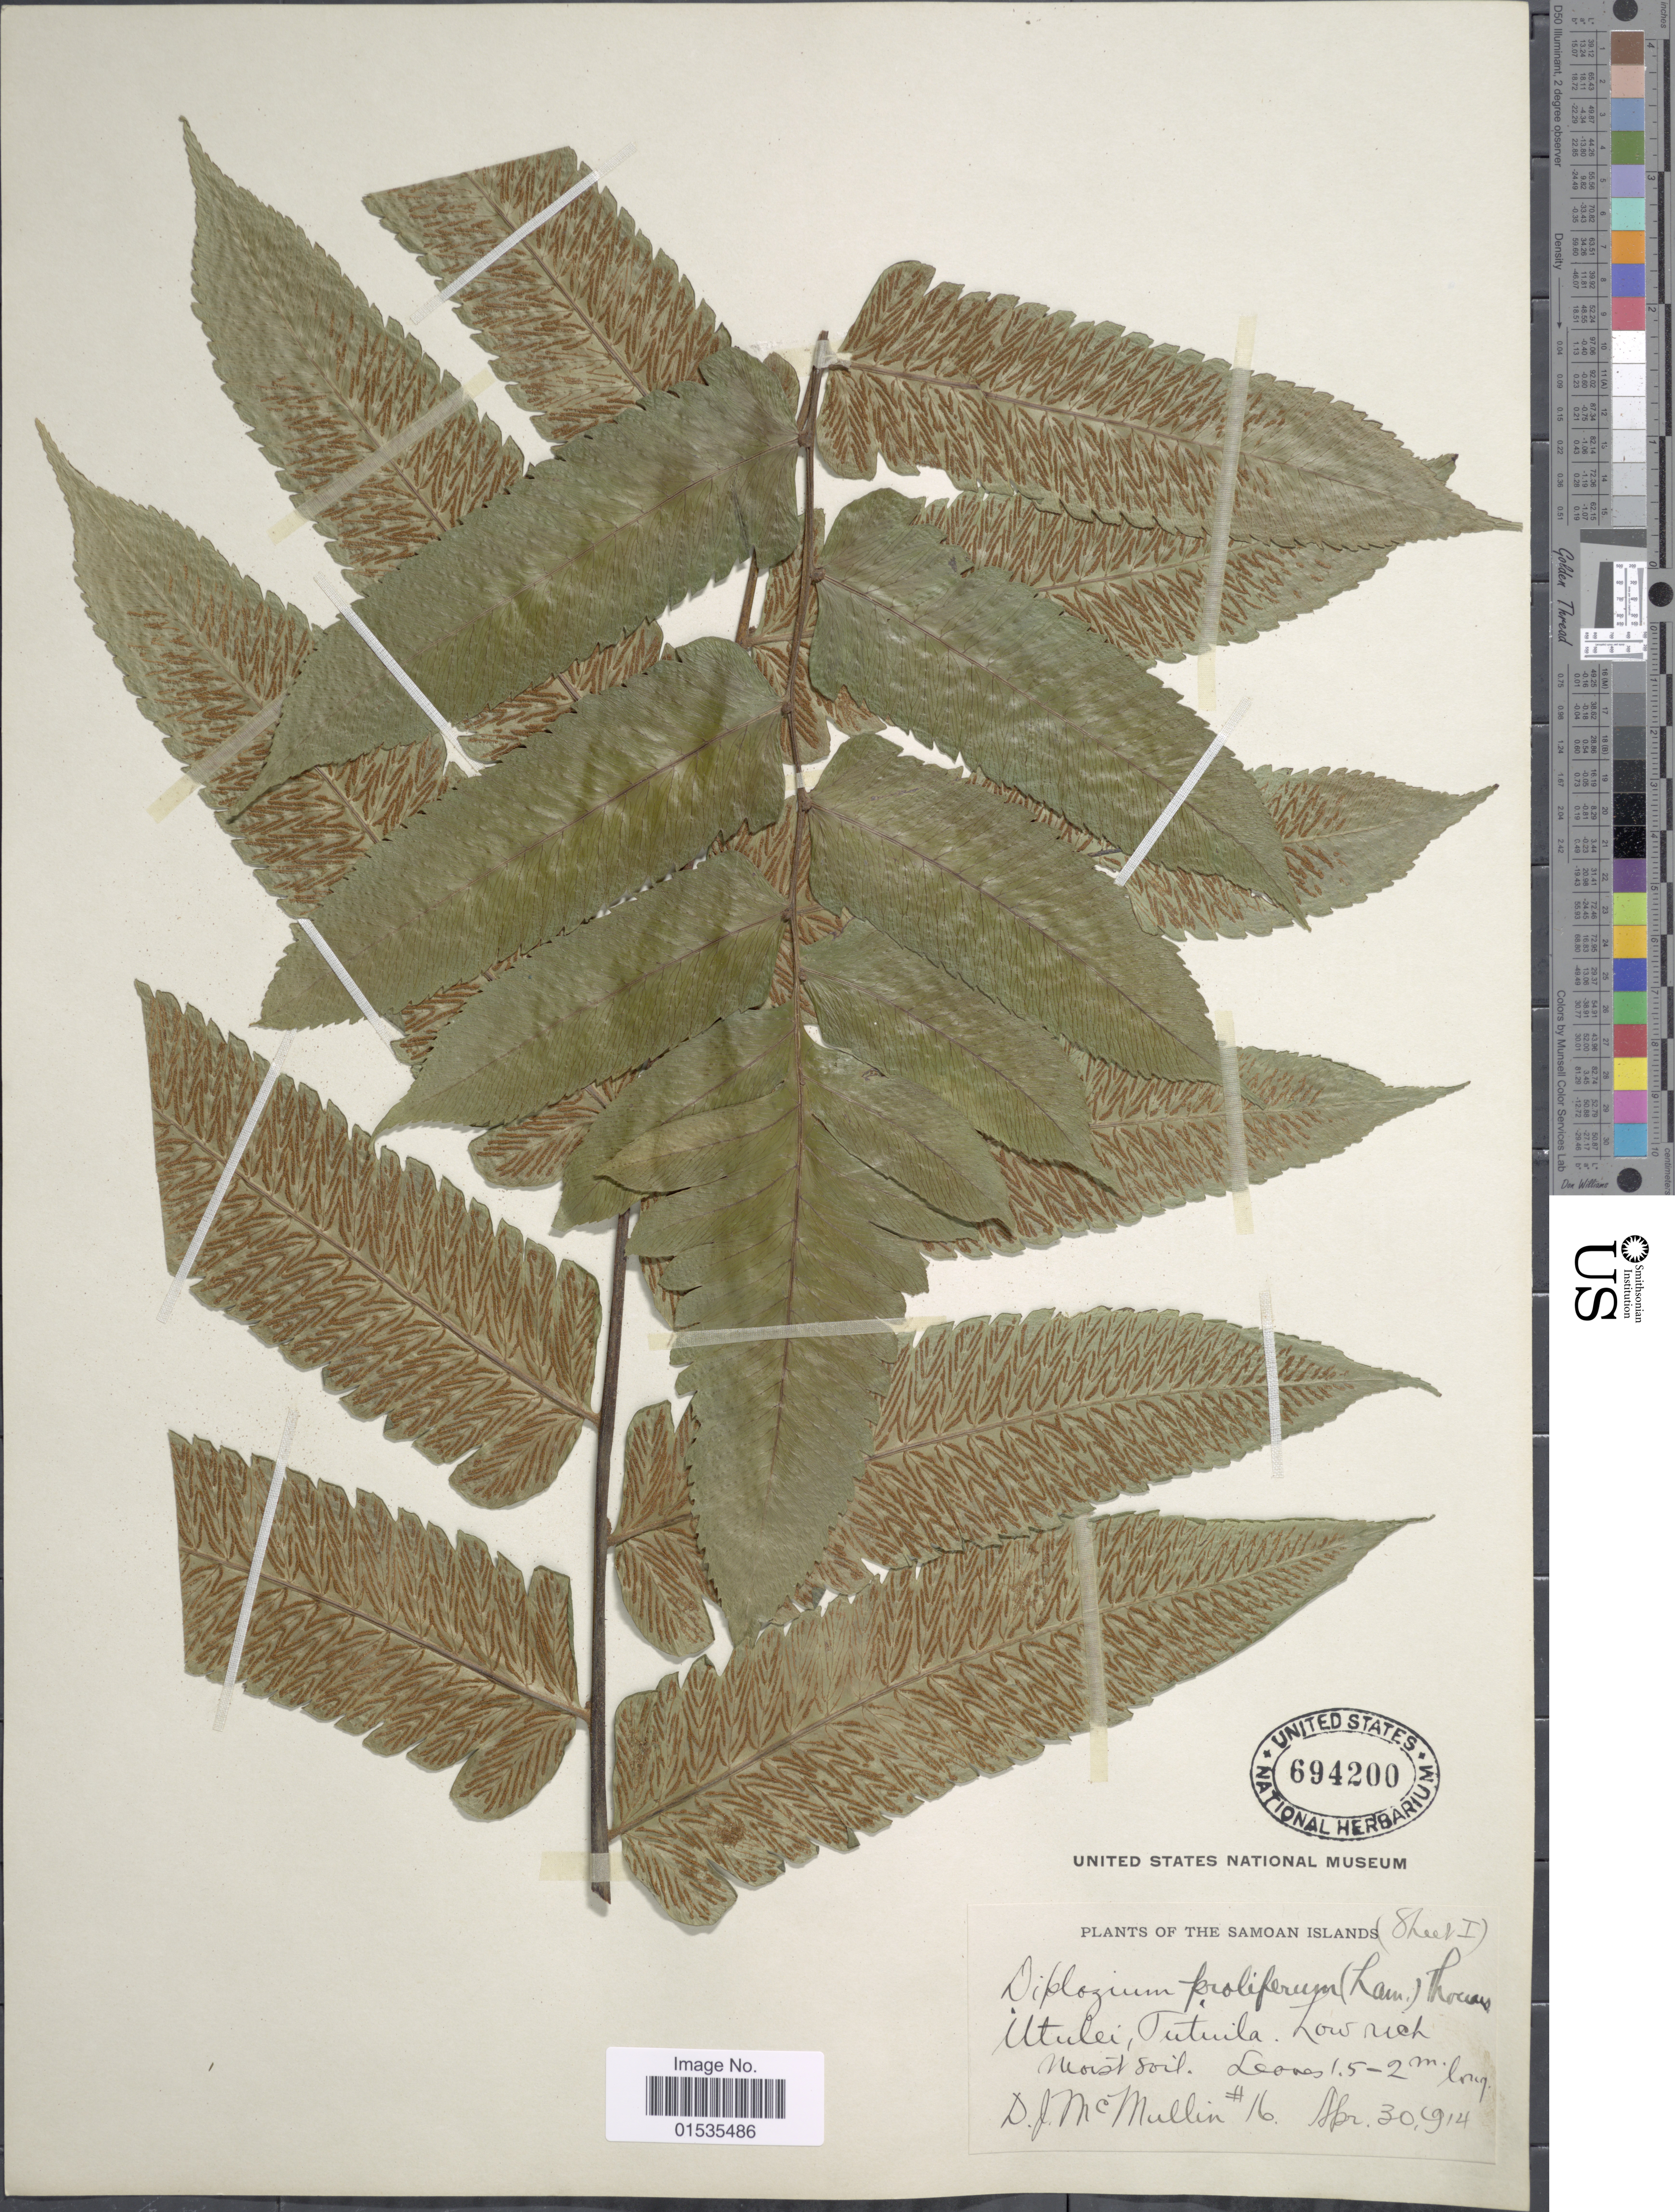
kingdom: Plantae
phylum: Tracheophyta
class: Polypodiopsida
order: Polypodiales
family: Athyriaceae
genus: Diplazium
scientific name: Diplazium proliferum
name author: (Lam.) Thouars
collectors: D. McMullin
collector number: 16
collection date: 1914-04-30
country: American Samoa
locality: Utulei, Tutuila, Low rich moist soil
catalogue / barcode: US 694200